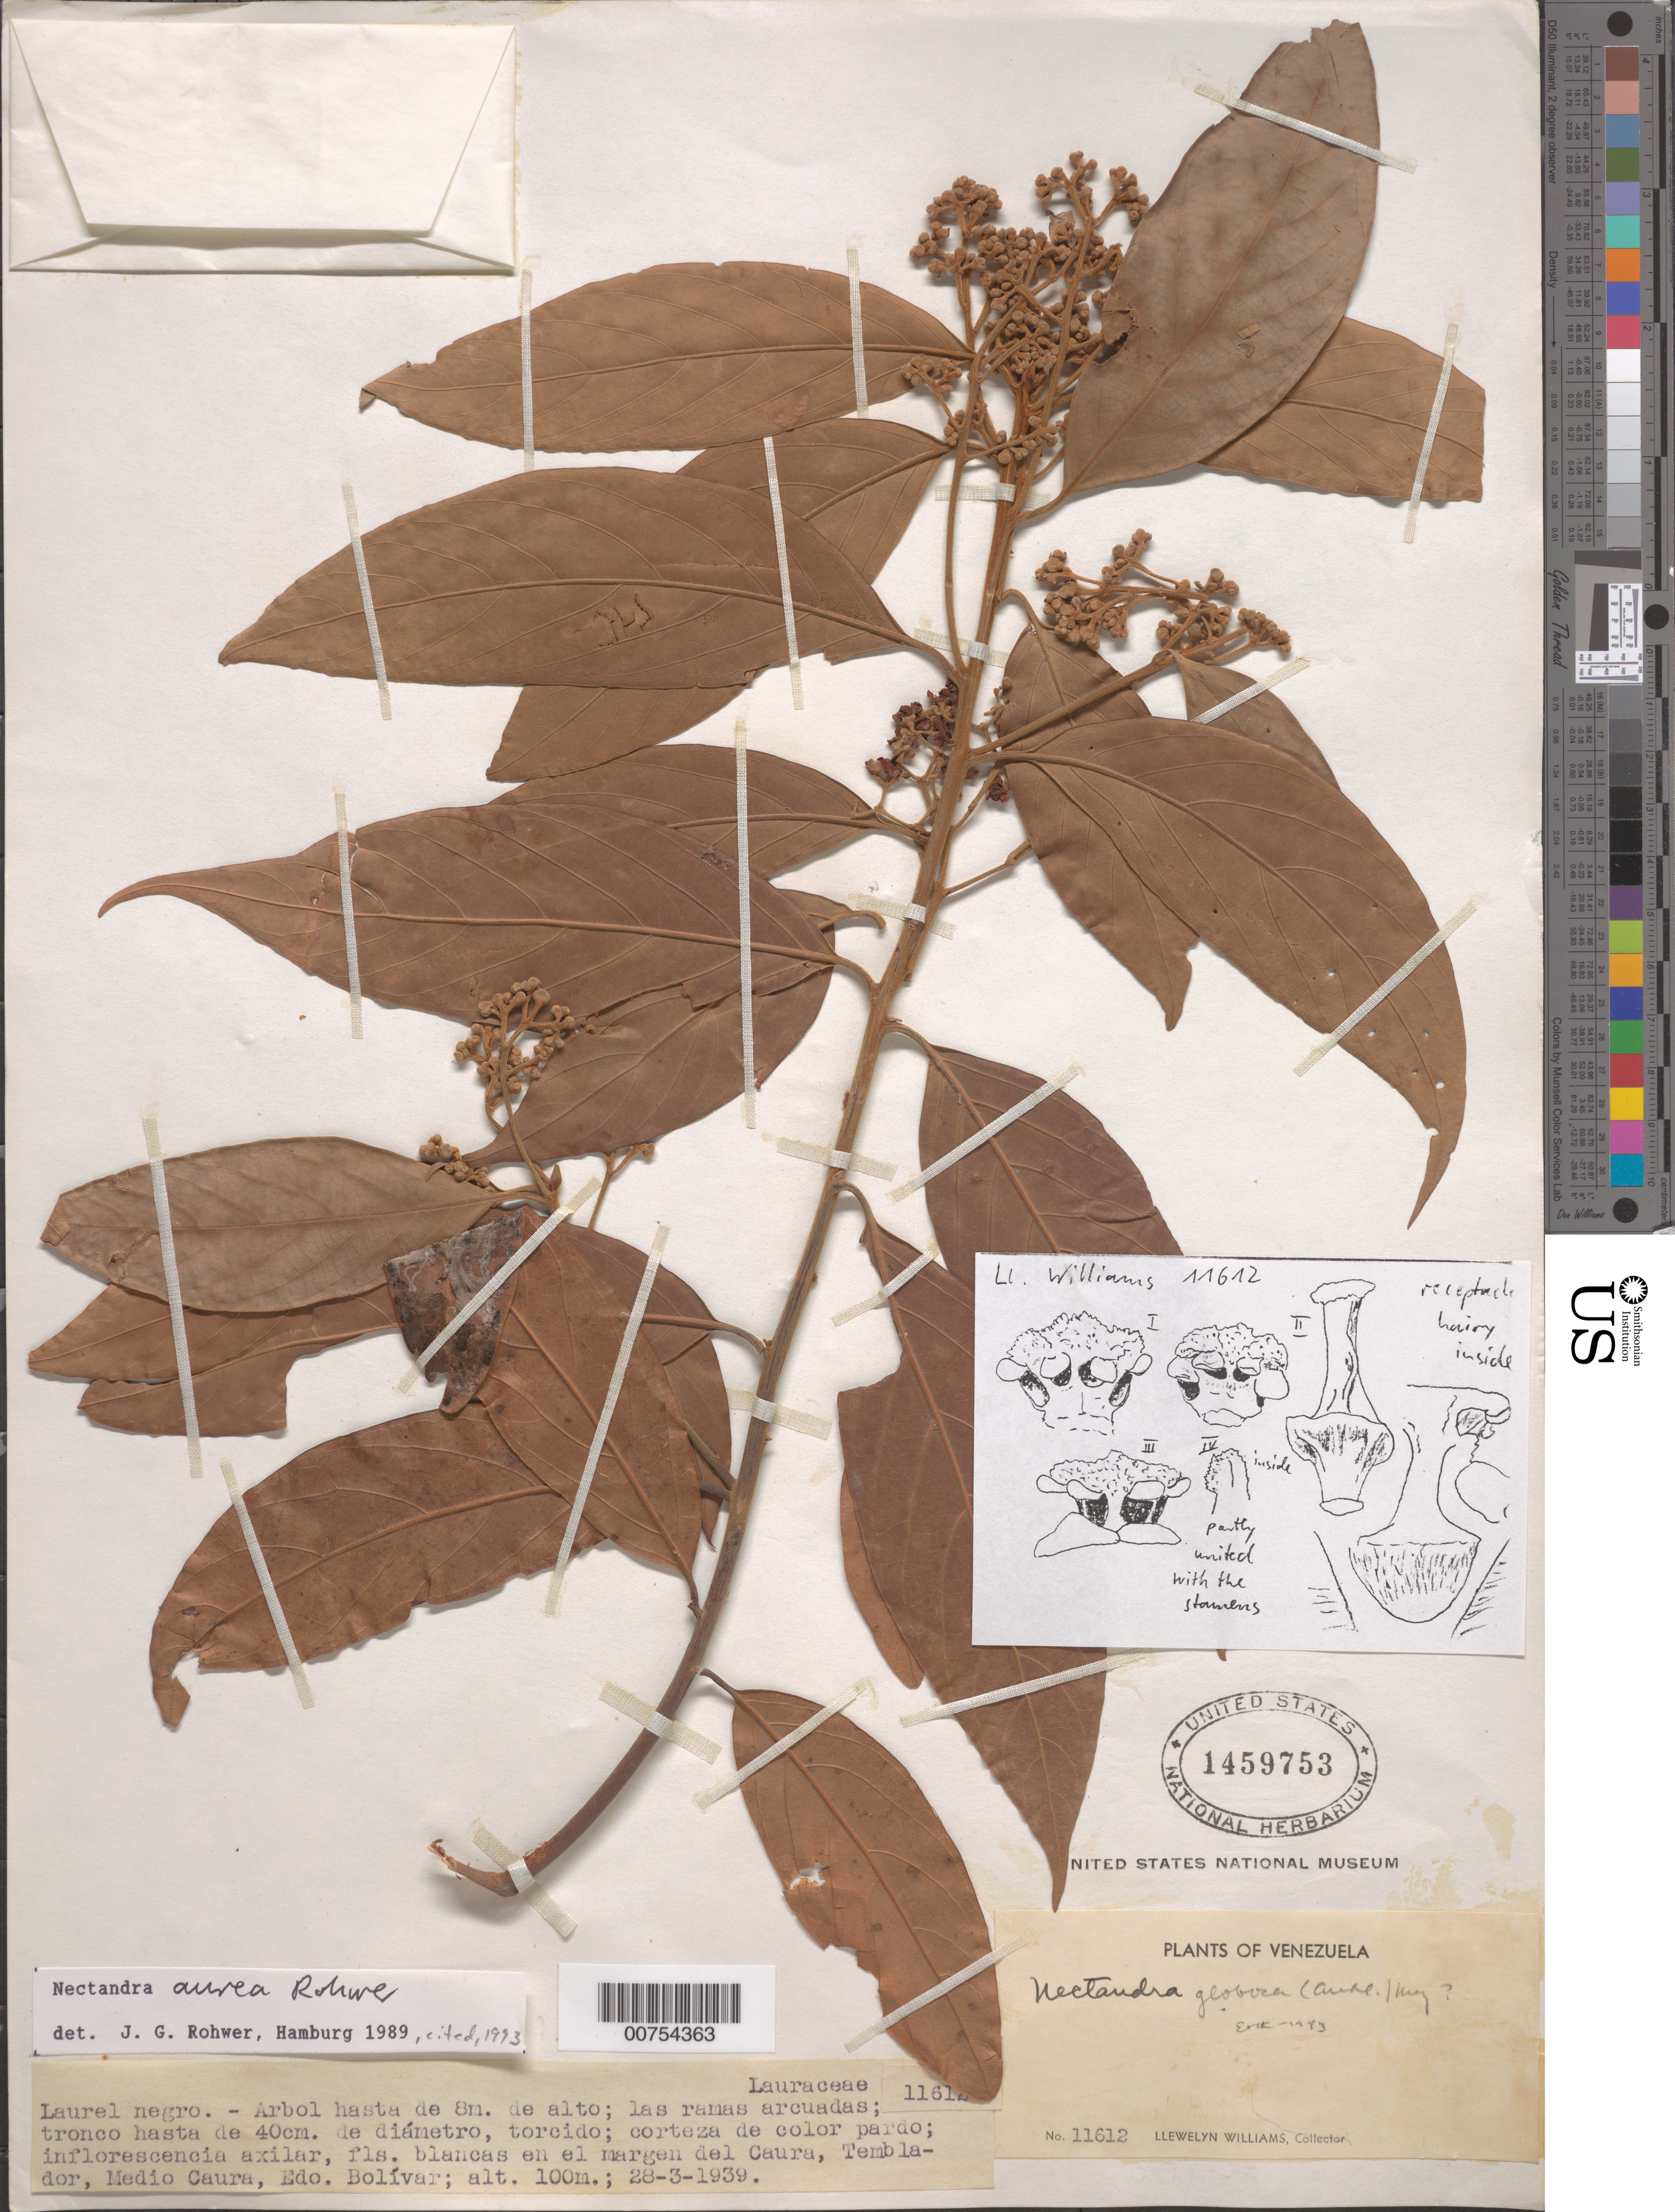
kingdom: Plantae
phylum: Tracheophyta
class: Magnoliopsida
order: Laurales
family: Lauraceae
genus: Nectandra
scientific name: Nectandra aurea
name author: Rohwer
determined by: Rohwer, J. G.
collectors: Ll. Williams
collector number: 11612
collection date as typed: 28-Mar-39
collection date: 1939-03-28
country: Venezuela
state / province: Bolívar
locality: Temblador, Medio Caura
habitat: Riverbank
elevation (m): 100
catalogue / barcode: US 1459753